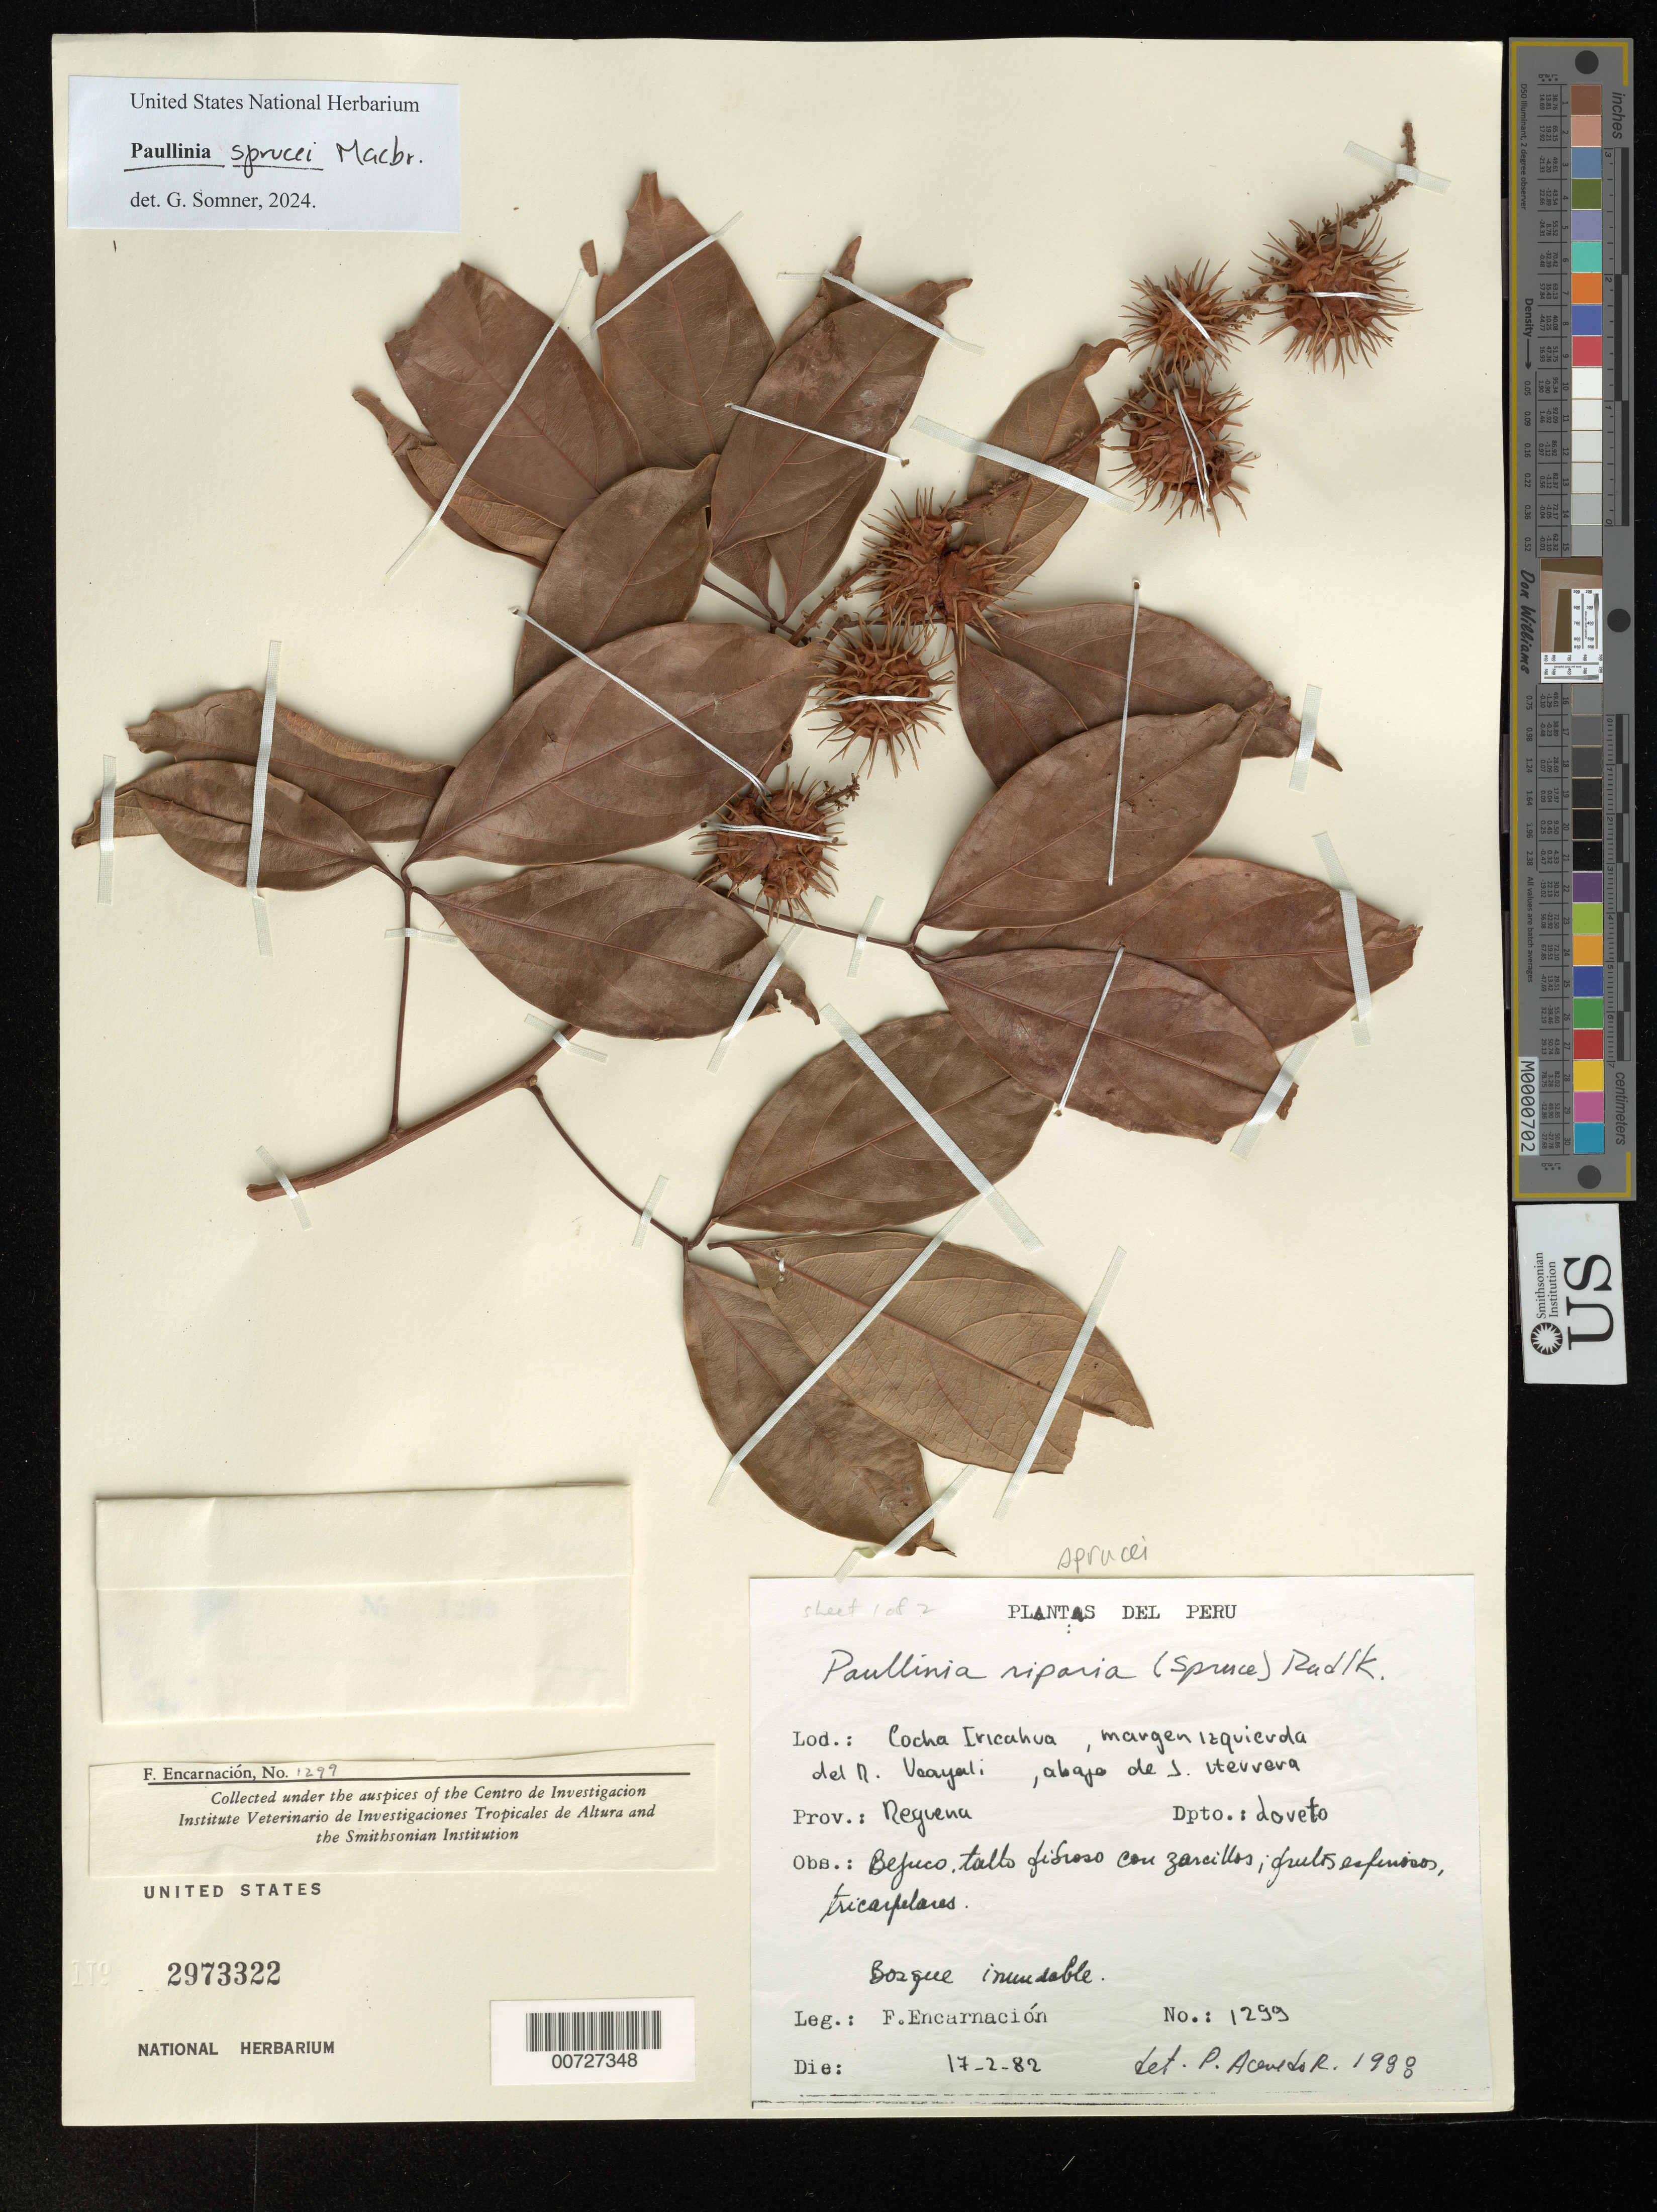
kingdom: Plantae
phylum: Tracheophyta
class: Magnoliopsida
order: Sapindales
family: Sapindaceae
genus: Paullinia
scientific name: Paullinia sprucei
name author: J.F. Macbr.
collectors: F. Encarnación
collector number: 1299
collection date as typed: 17 Feb 1982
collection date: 1982-02-17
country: Peru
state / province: Loreto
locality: Prov. Reguena: Cocha Iricahua, margen izquierda del Rio Voayali, abajo de J. Iterrena.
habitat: Bosque inundable.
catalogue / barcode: US 2973322